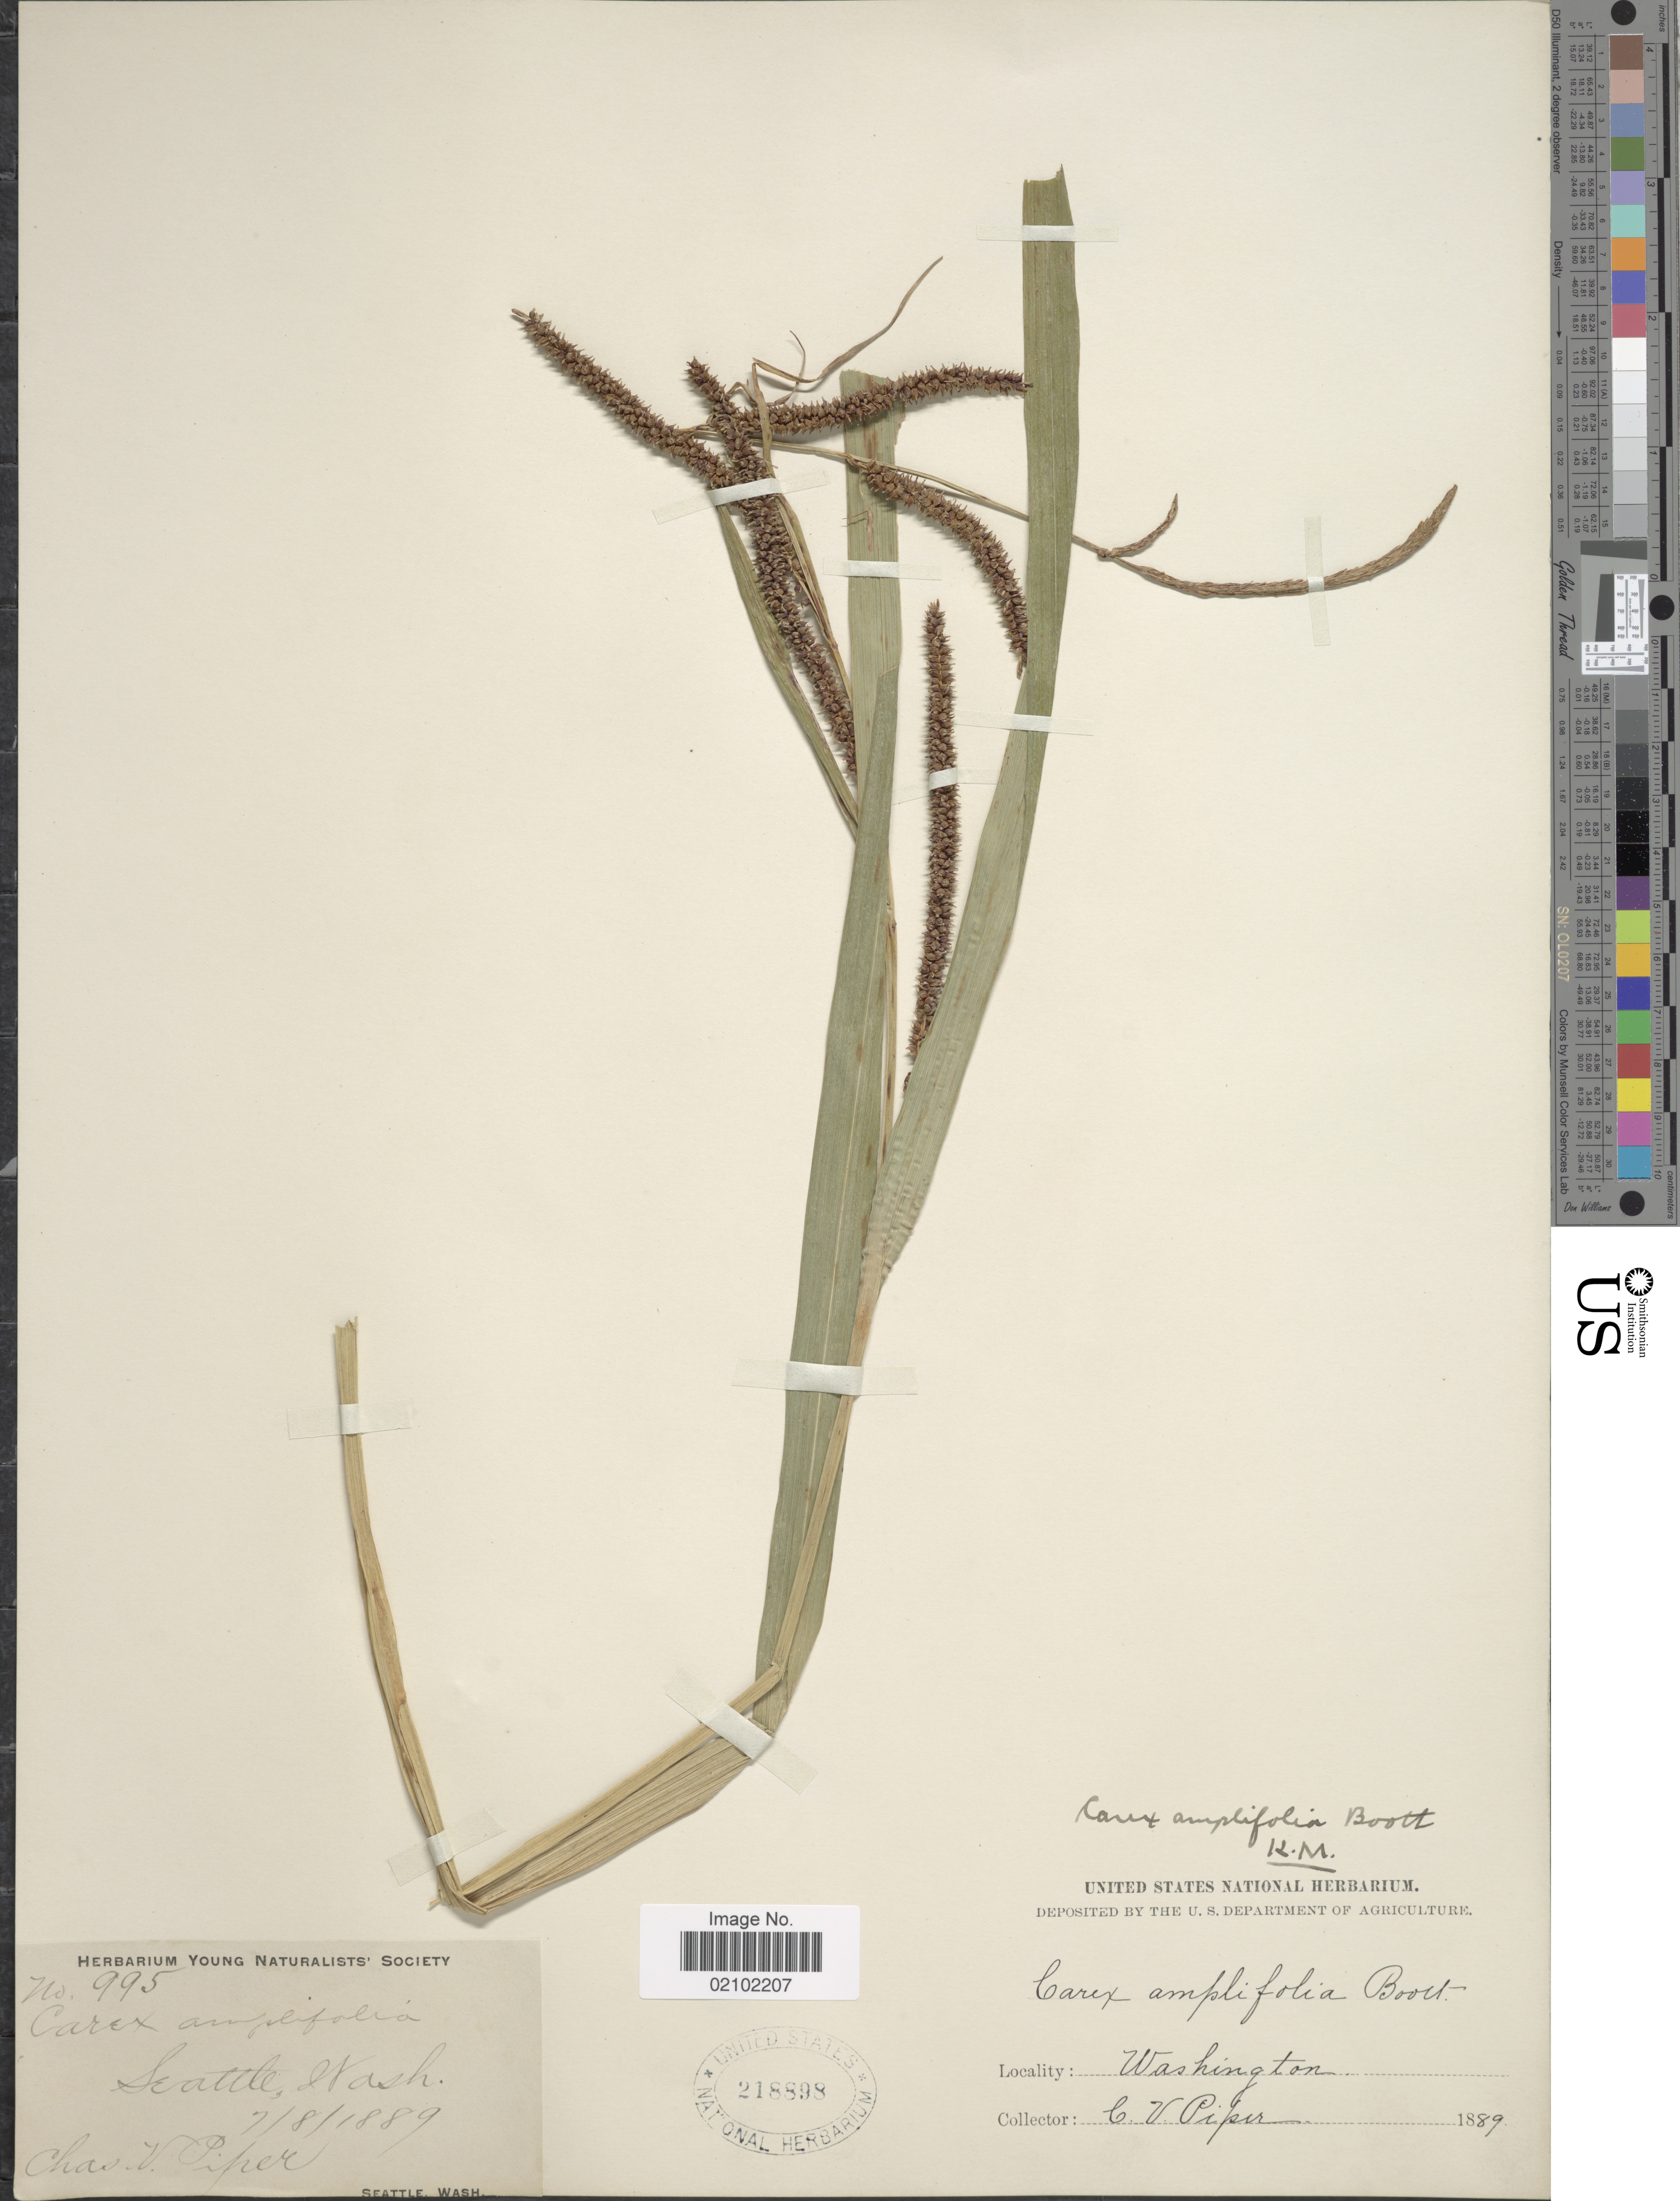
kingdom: Plantae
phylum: Tracheophyta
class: Liliopsida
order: Poales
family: Cyperaceae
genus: Carex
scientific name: Carex amplifolia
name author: Boott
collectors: C. V. Piper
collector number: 995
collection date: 1889-07-08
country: United States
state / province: Washington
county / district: King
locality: Seattle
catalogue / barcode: US 218898